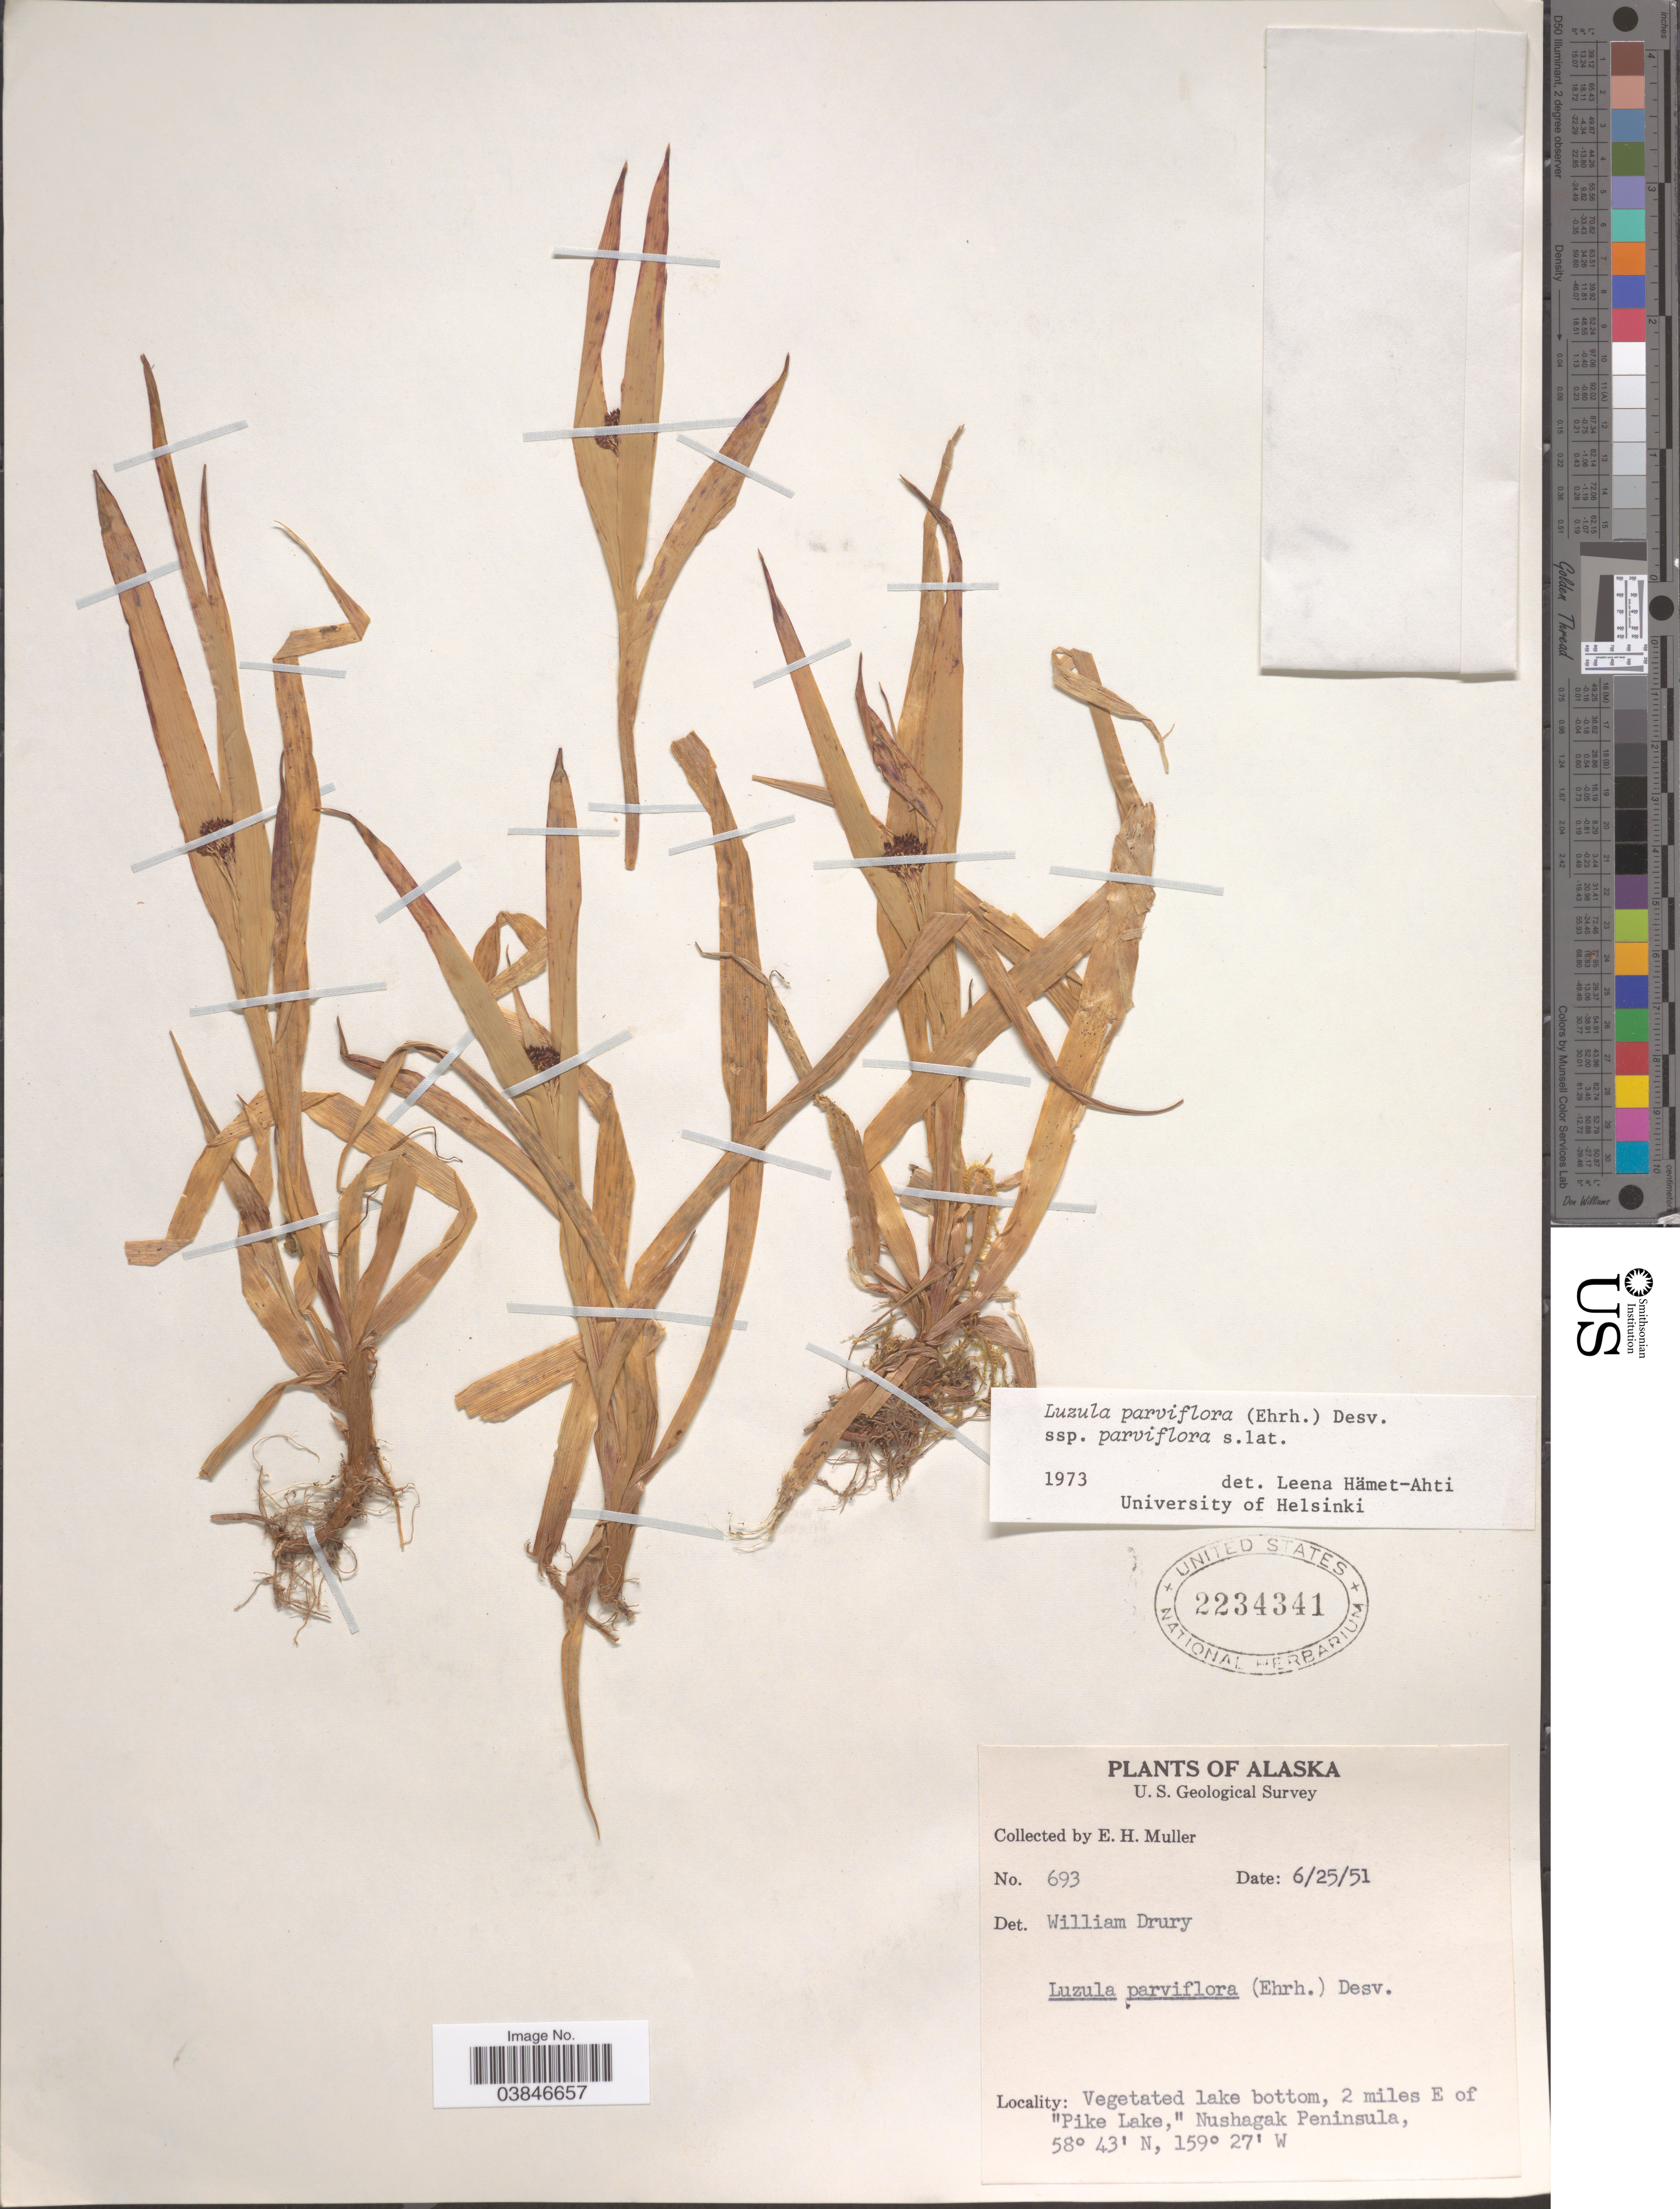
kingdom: Plantae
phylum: Tracheophyta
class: Liliopsida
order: Poales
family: Juncaceae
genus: Luzula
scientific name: Luzula parviflora subsp. parviflora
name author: (Ehrh.) Desv.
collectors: E. H. Muller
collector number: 693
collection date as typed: Transcribed d/m/y: 25/6/51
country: United States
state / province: Alaska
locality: Vegetated lake bottom, 2 miles E of "Pike Lake," Nushagak Peninsula.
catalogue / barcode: US 2234341